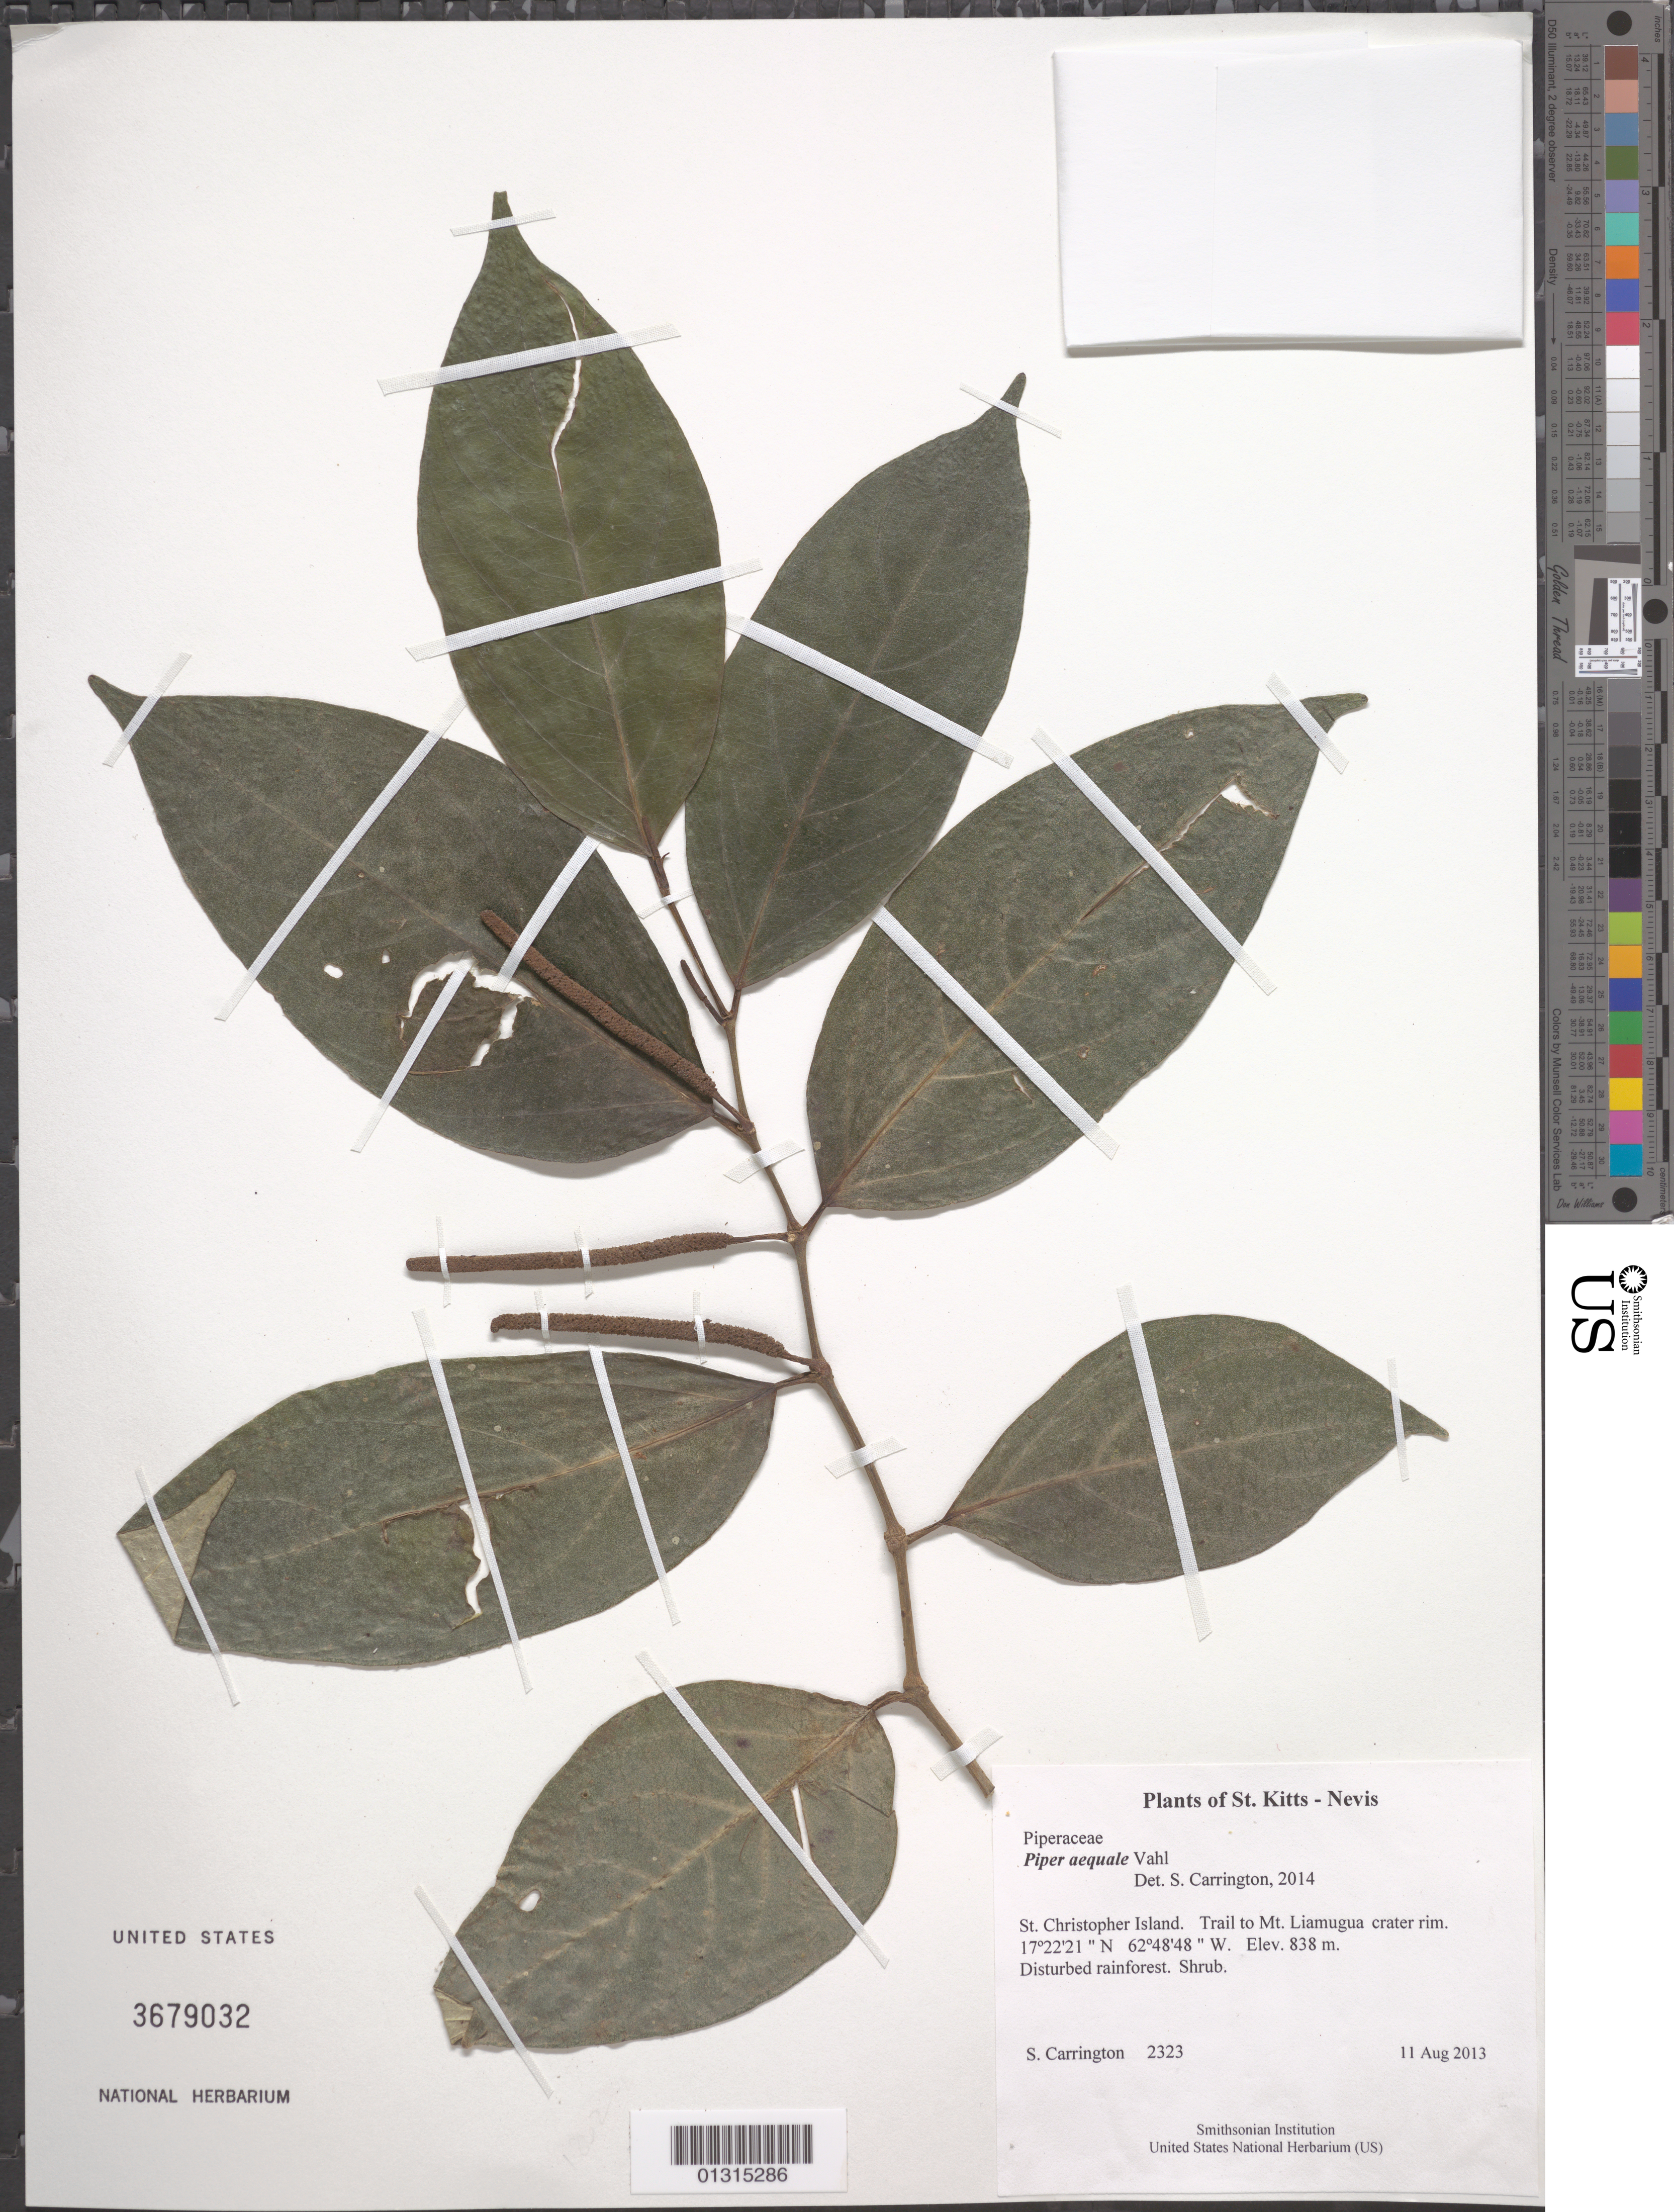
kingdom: Plantae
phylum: Tracheophyta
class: Magnoliopsida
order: Piperales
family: Piperaceae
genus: Piper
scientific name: Piper aequale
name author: Vahl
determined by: Carrington, C. M. S.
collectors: C. M. S. Carrington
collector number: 2323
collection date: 2013-08-11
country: St. Christopher-Nevis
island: St. Christopher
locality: Trail to Mt. Liamugua crater rim.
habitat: Disturbed rainforest.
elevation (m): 838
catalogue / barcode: US 3679032